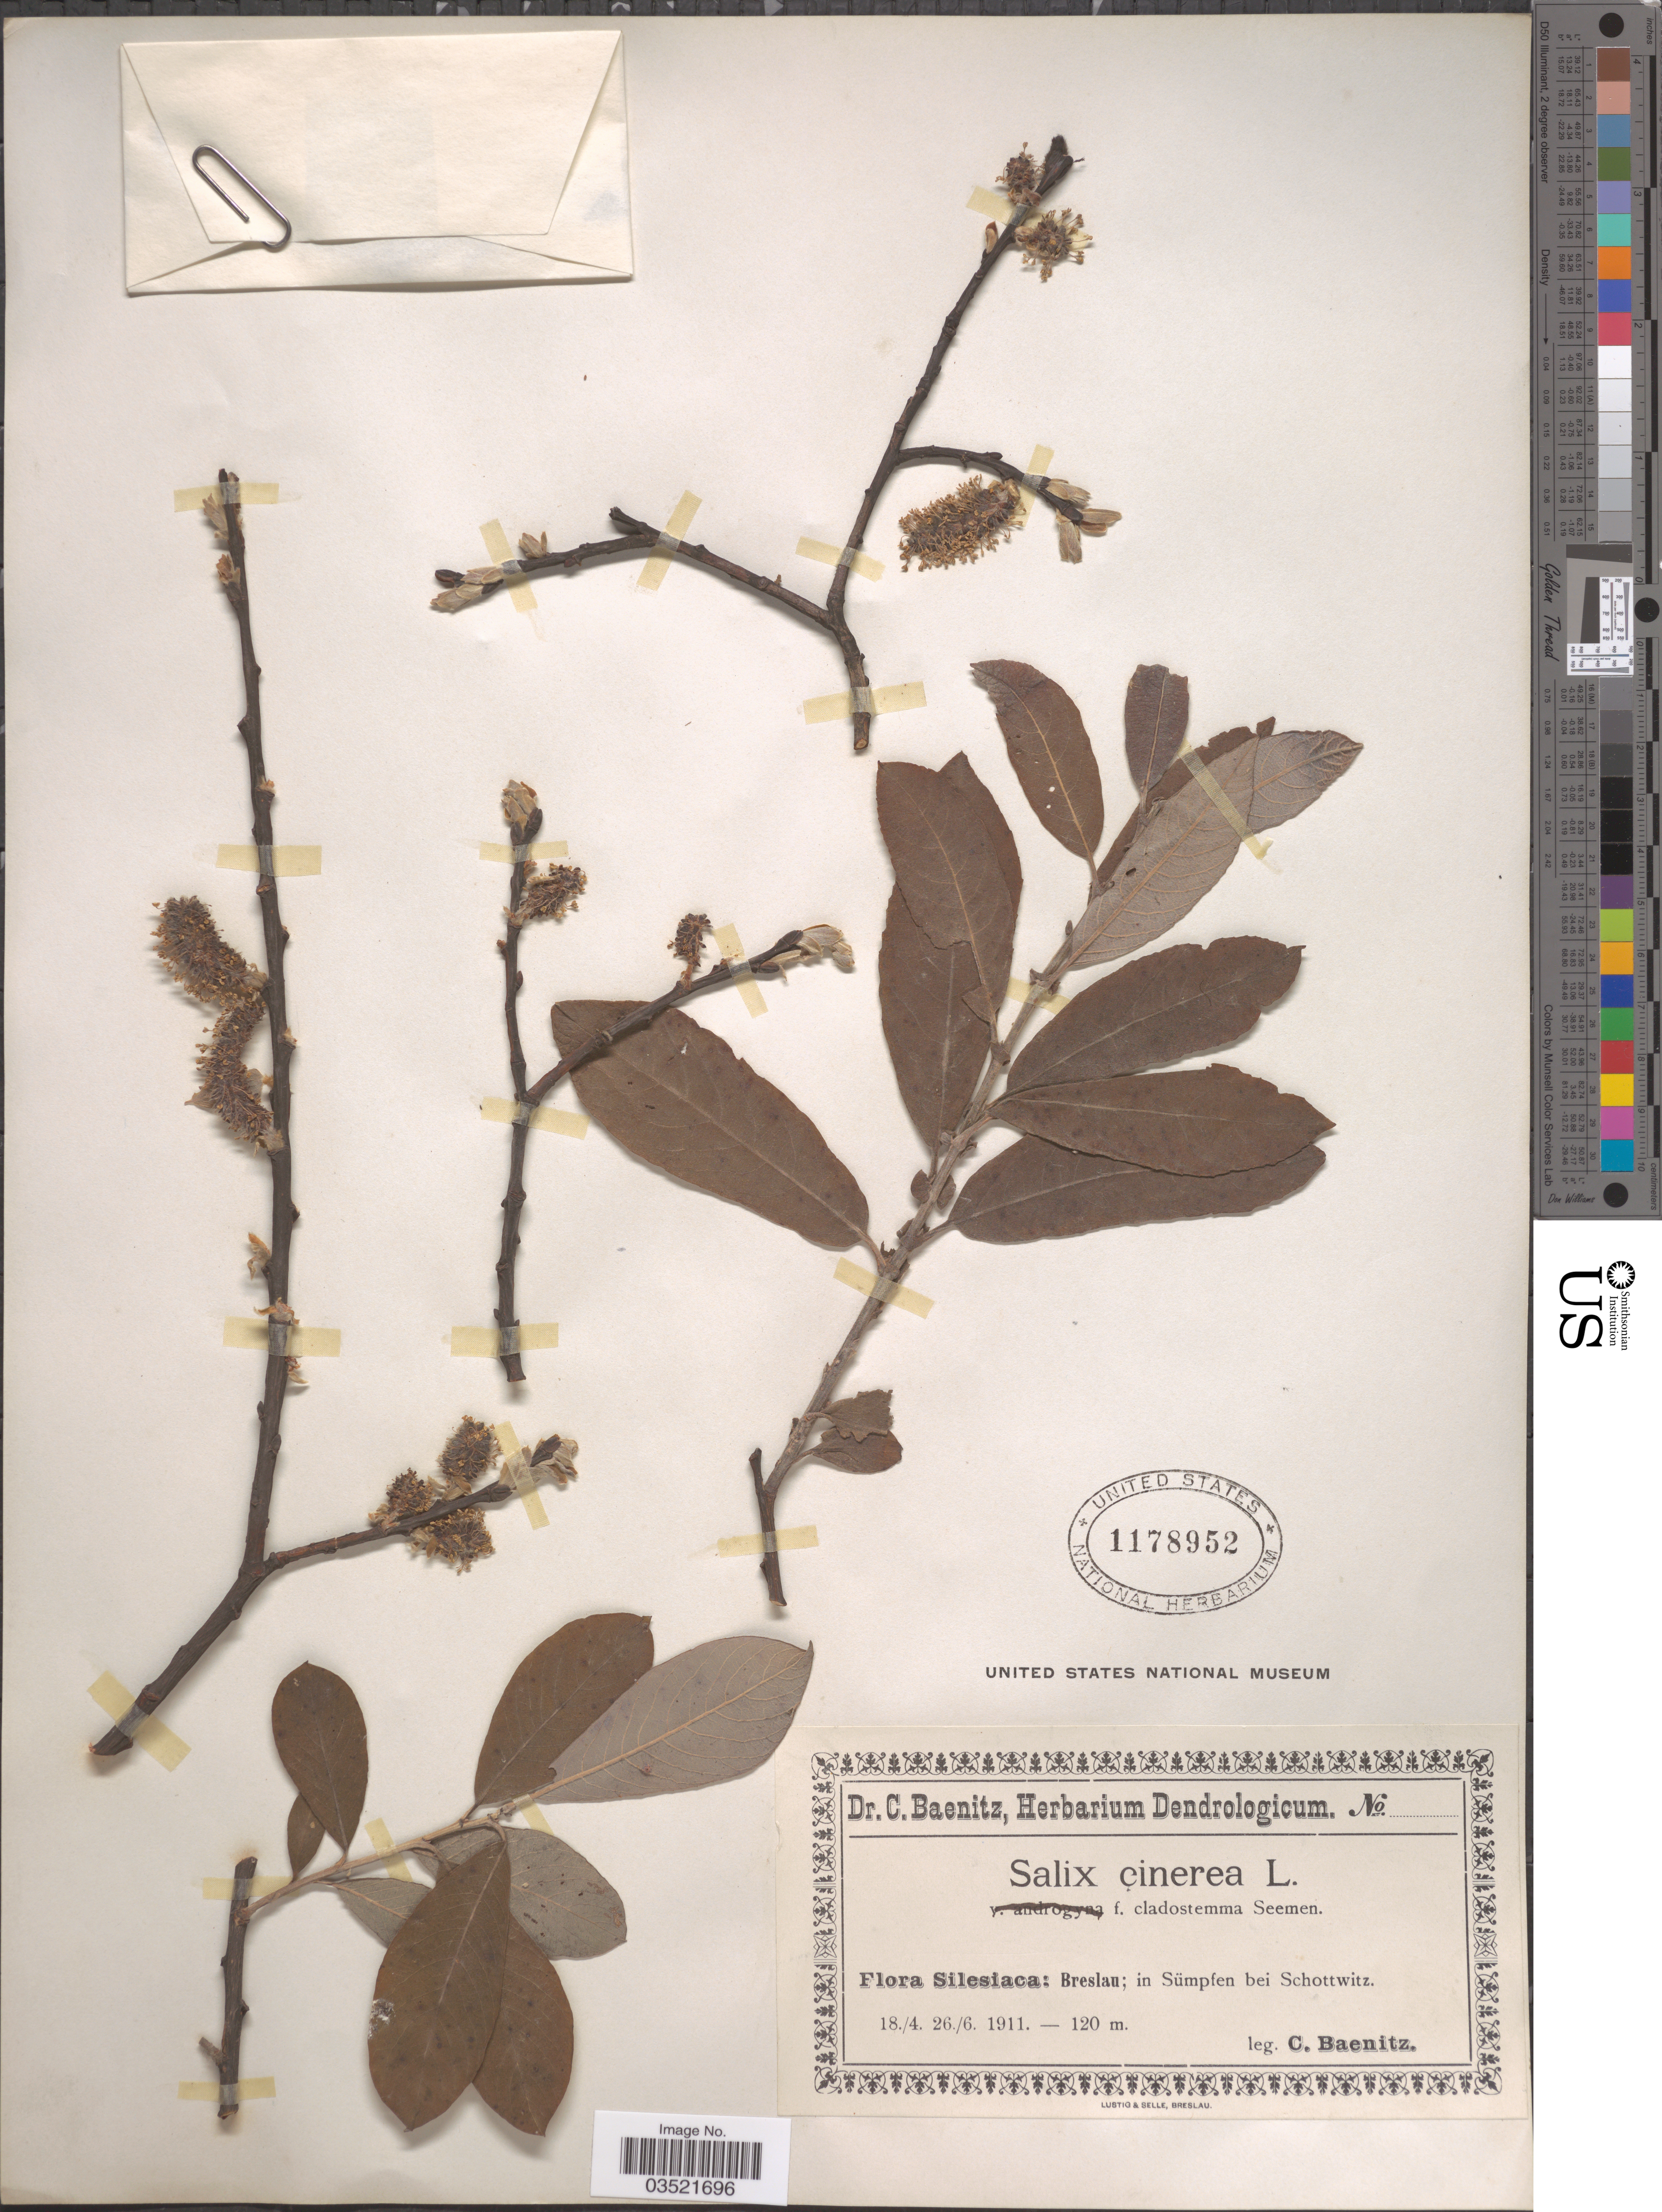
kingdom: Plantae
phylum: Tracheophyta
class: Magnoliopsida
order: Malpighiales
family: Salicaceae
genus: Salix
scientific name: Salix cinerea f. cladostemma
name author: Seemen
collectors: C. G. Baenitz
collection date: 1911-04-18/1911-06-26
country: Poland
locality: Silesiaca: Breslau; in Sümpfen bei Schottwitz.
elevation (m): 120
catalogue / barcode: US 1178952